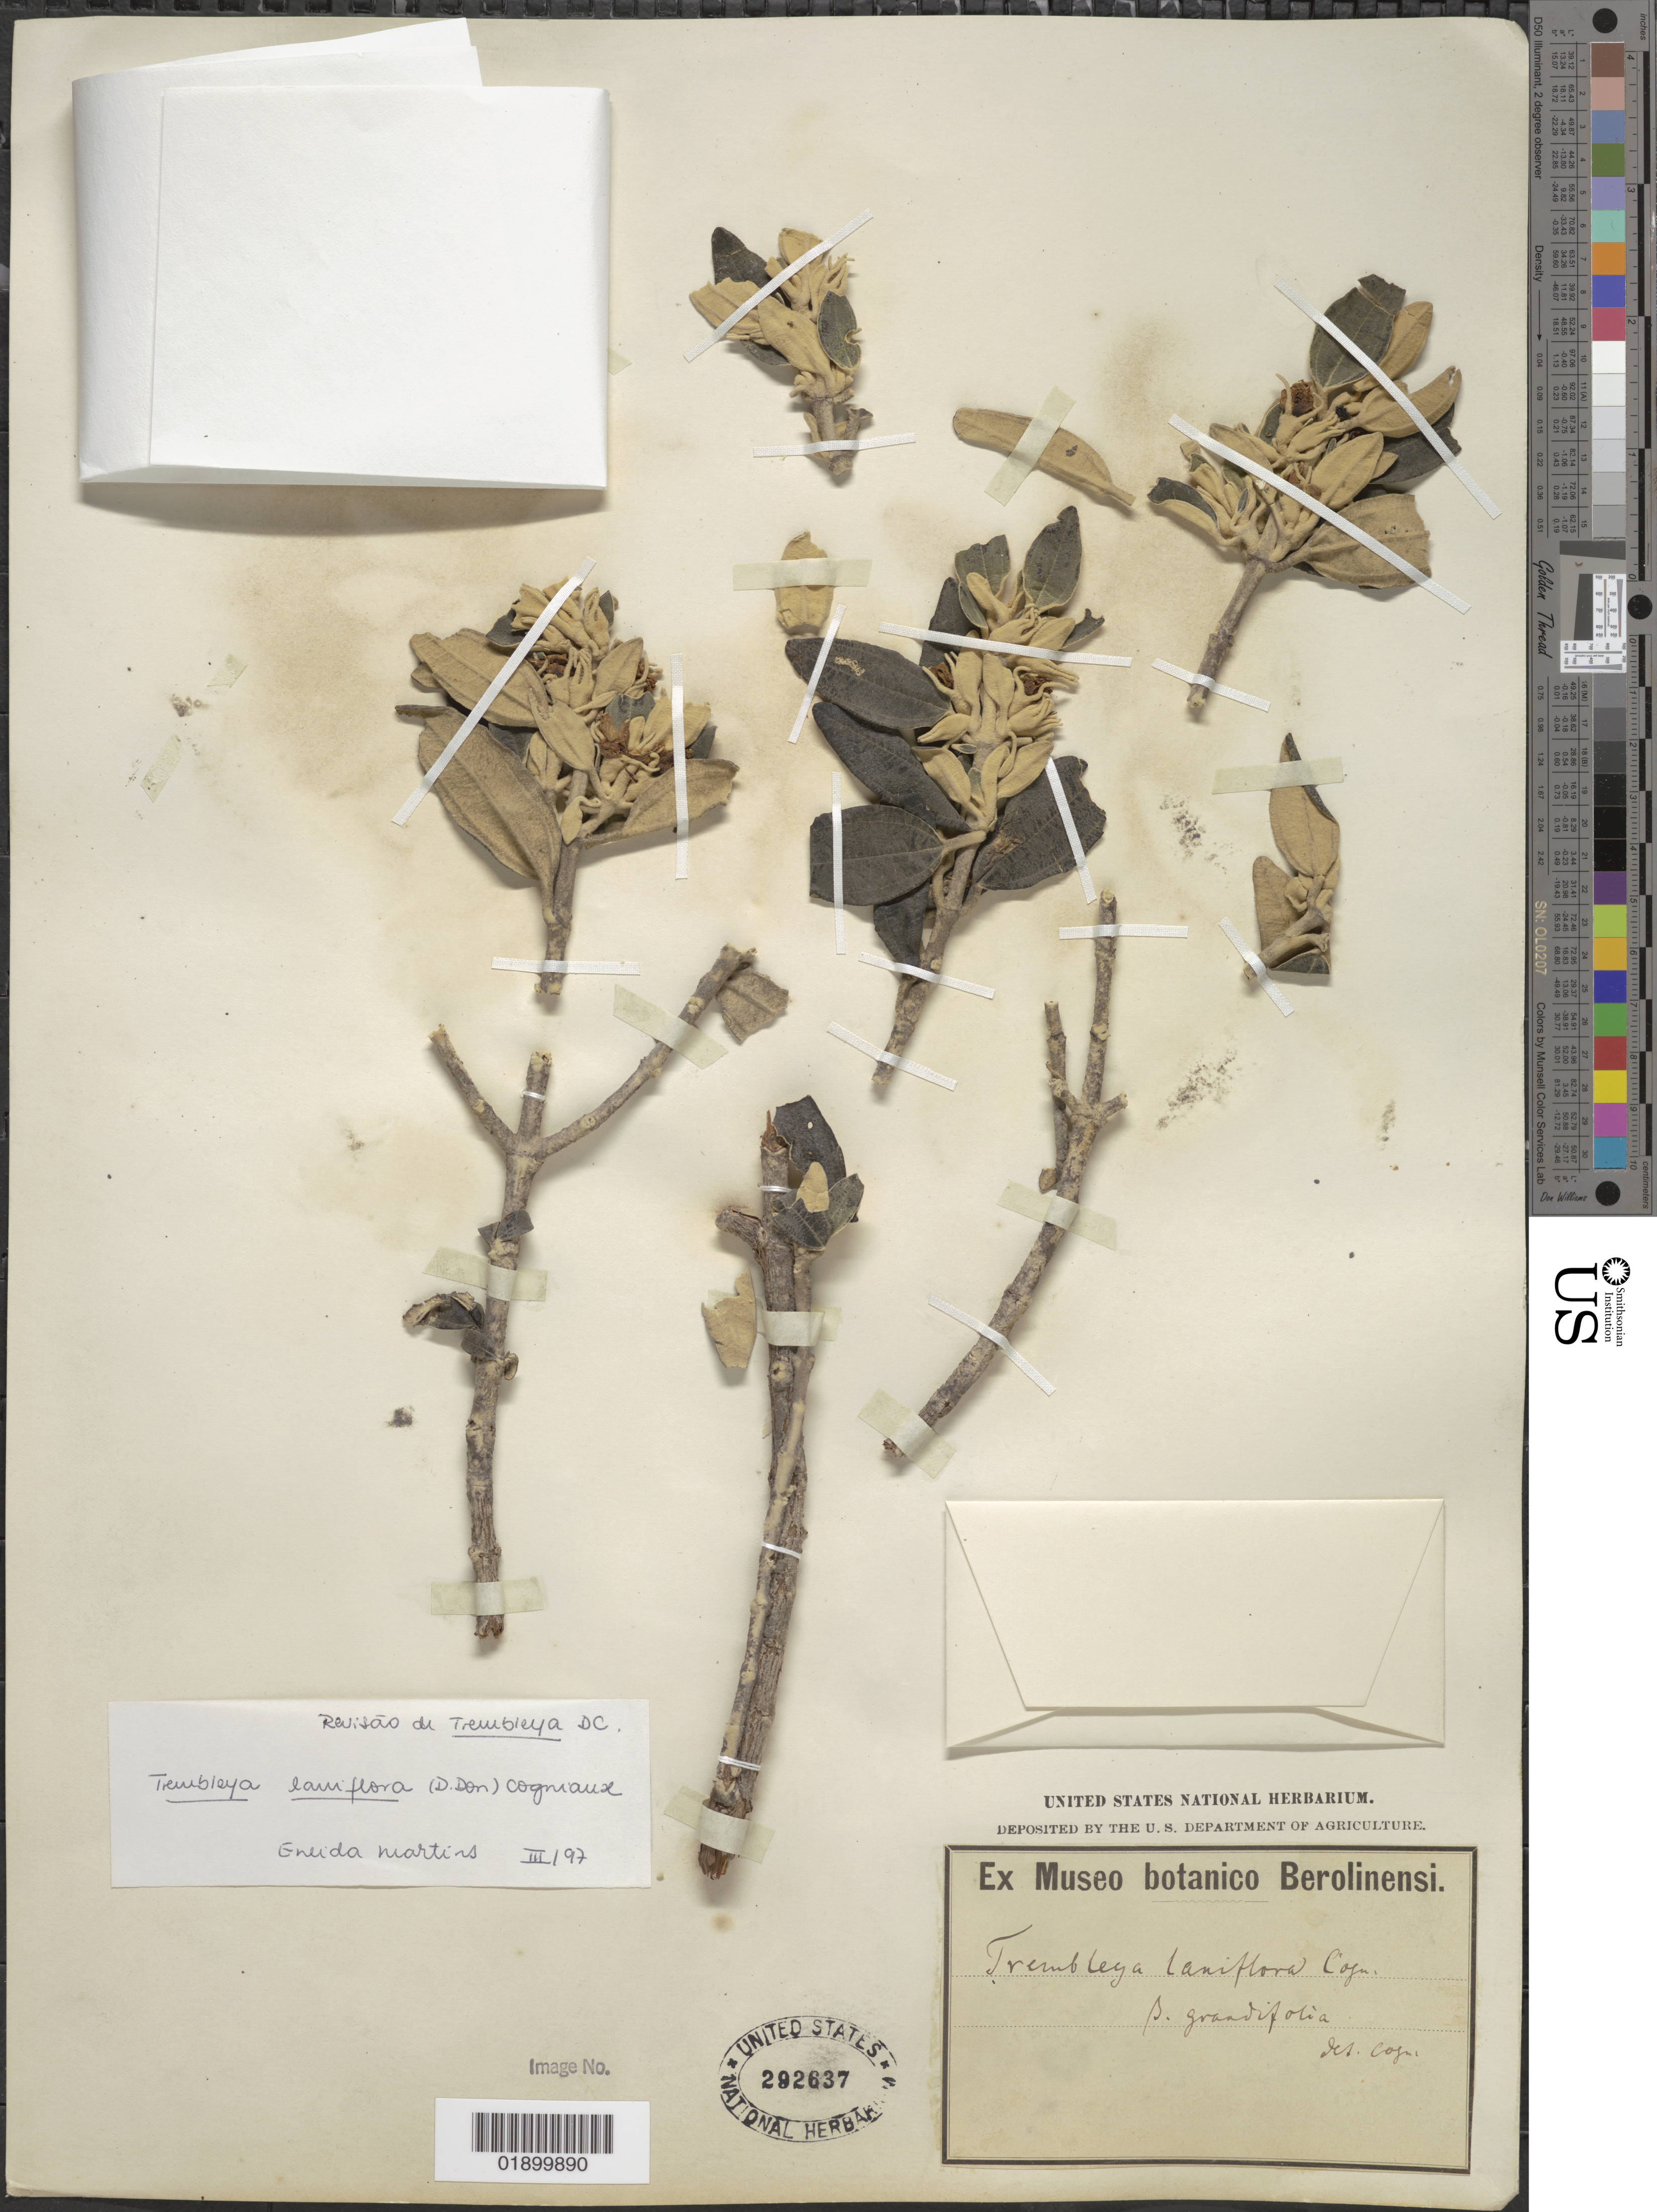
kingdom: Plantae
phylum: Tracheophyta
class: Magnoliopsida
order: Myrtales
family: Melastomataceae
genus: Microlicia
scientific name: Microlicia laniflora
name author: (D. Don) Baill.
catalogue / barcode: US 292637